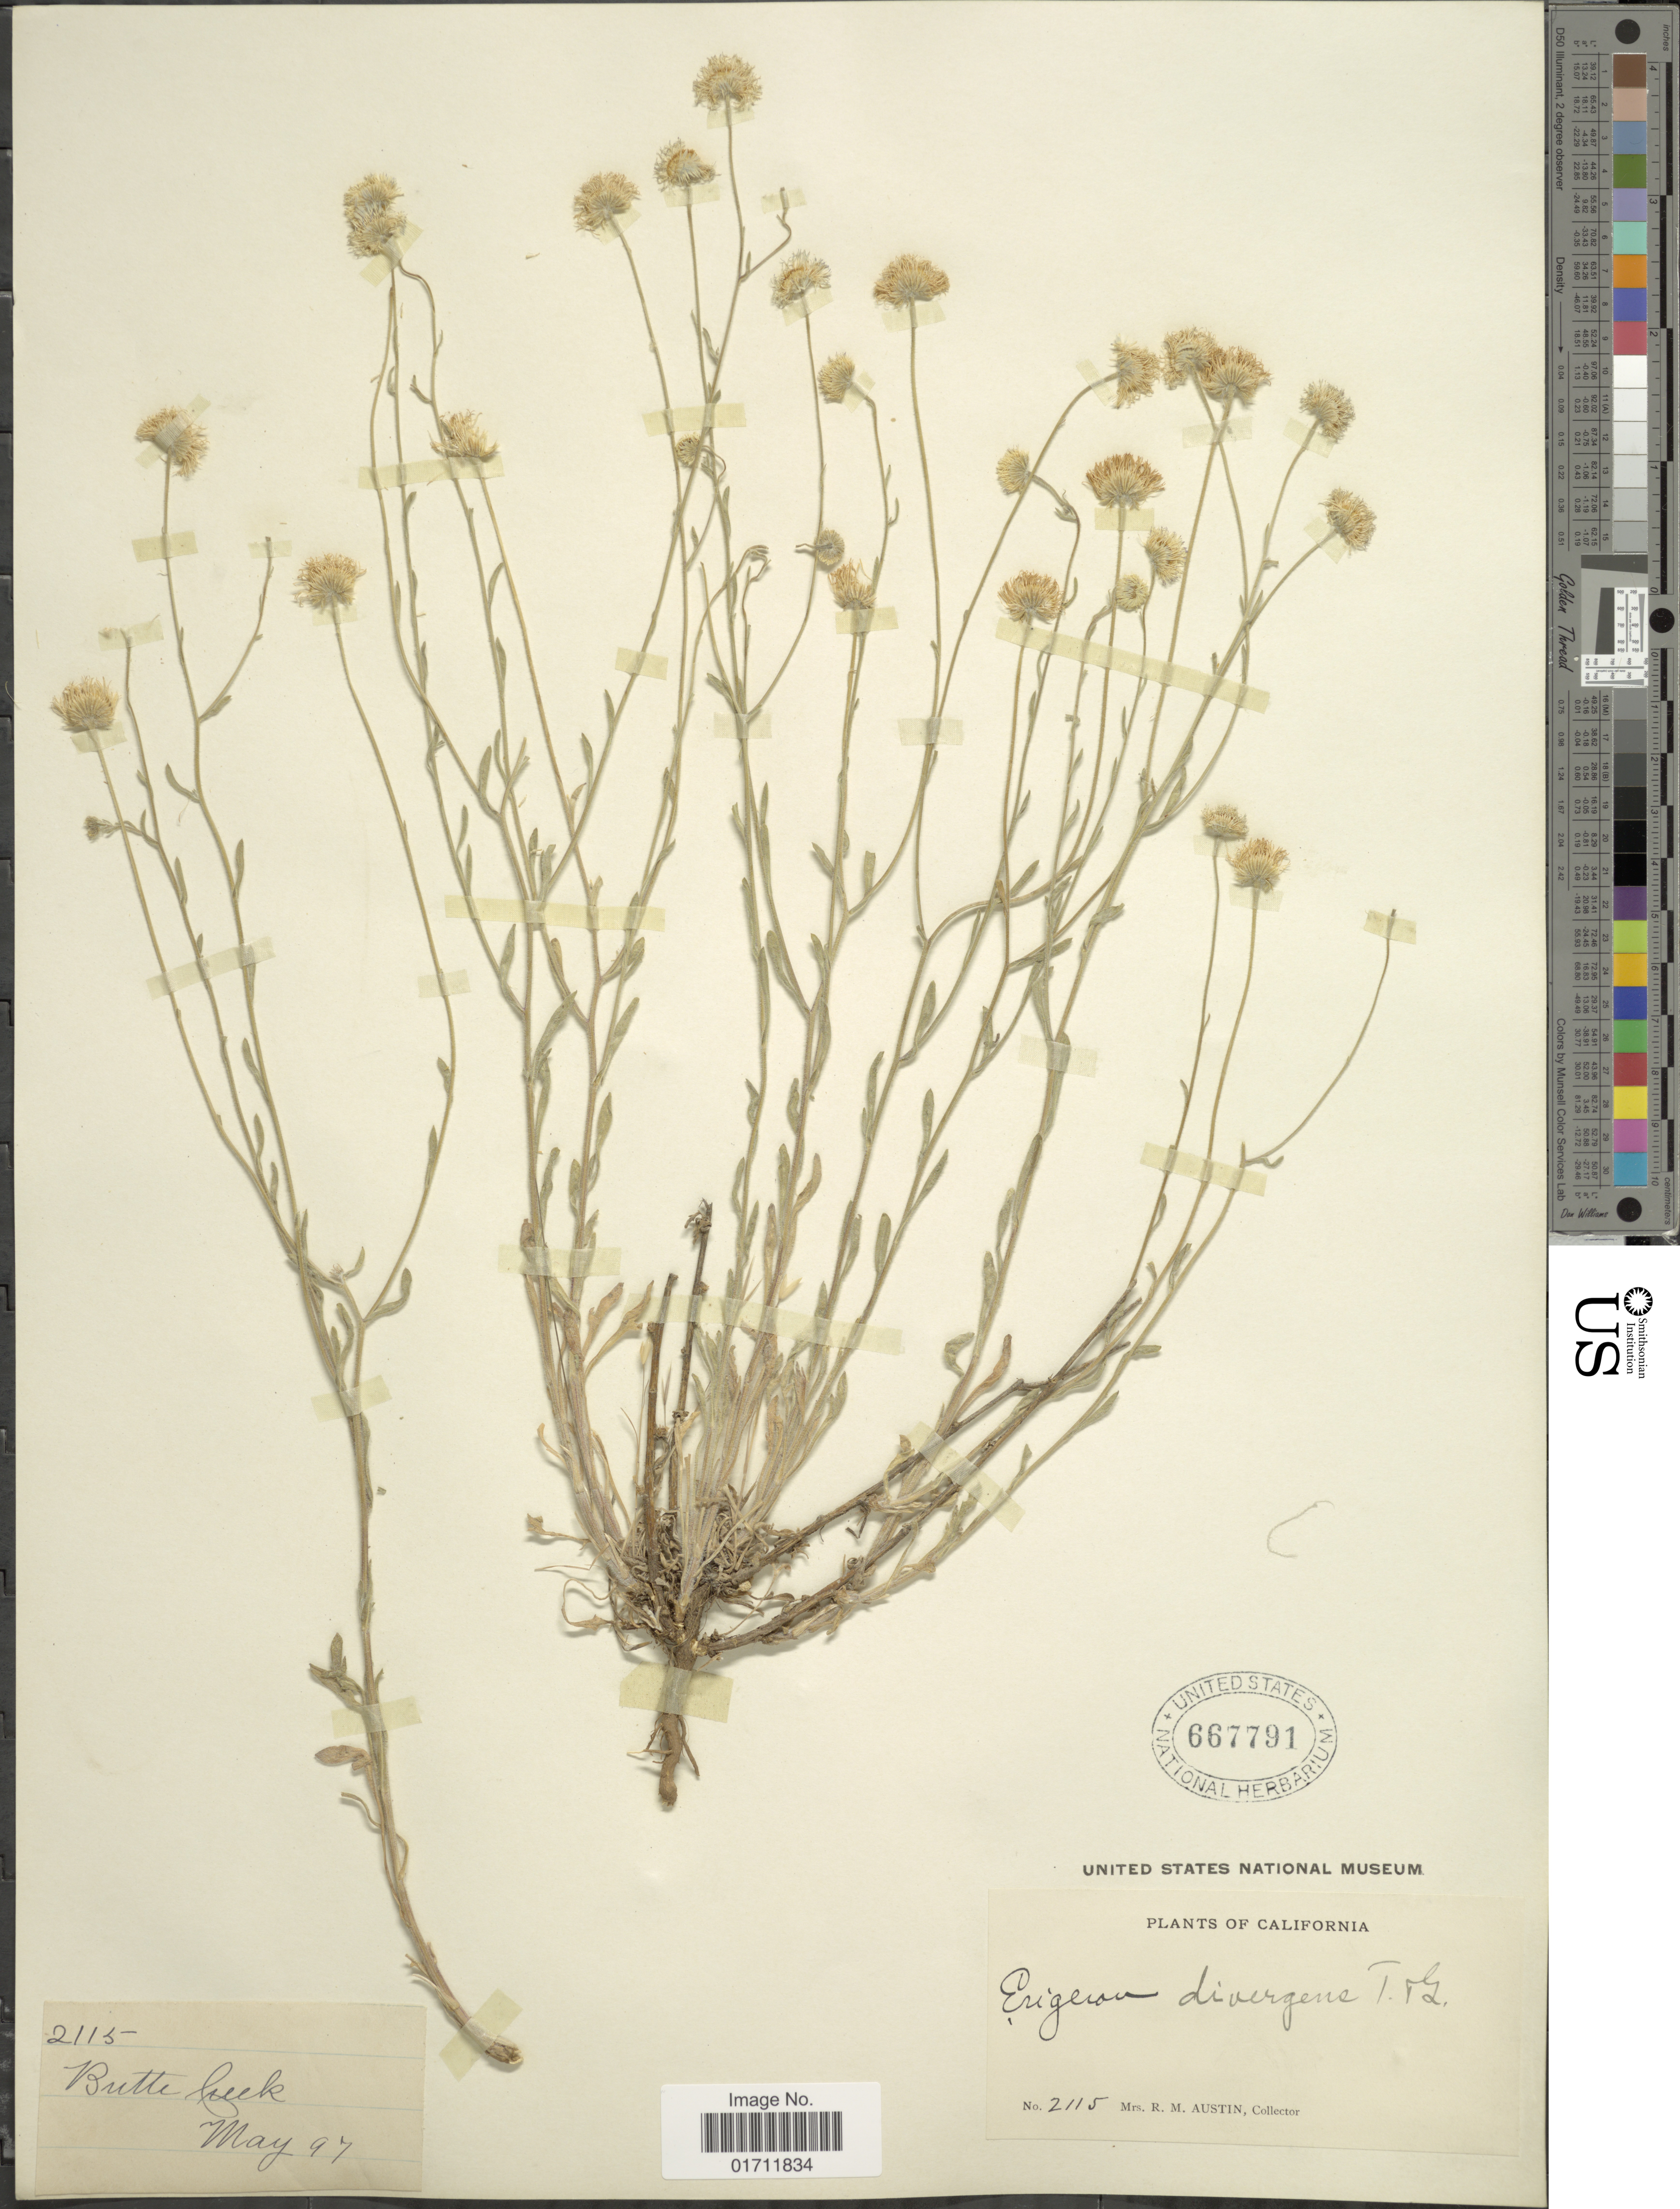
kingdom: Plantae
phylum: Tracheophyta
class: Magnoliopsida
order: Asterales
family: Asteraceae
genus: Erigeron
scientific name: Erigeron divergens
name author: Torr. & A. Gray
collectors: R. Austin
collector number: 2115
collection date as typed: Transcribed d/m/y: /5/97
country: United States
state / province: California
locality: Buute Creek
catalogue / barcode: US 667791